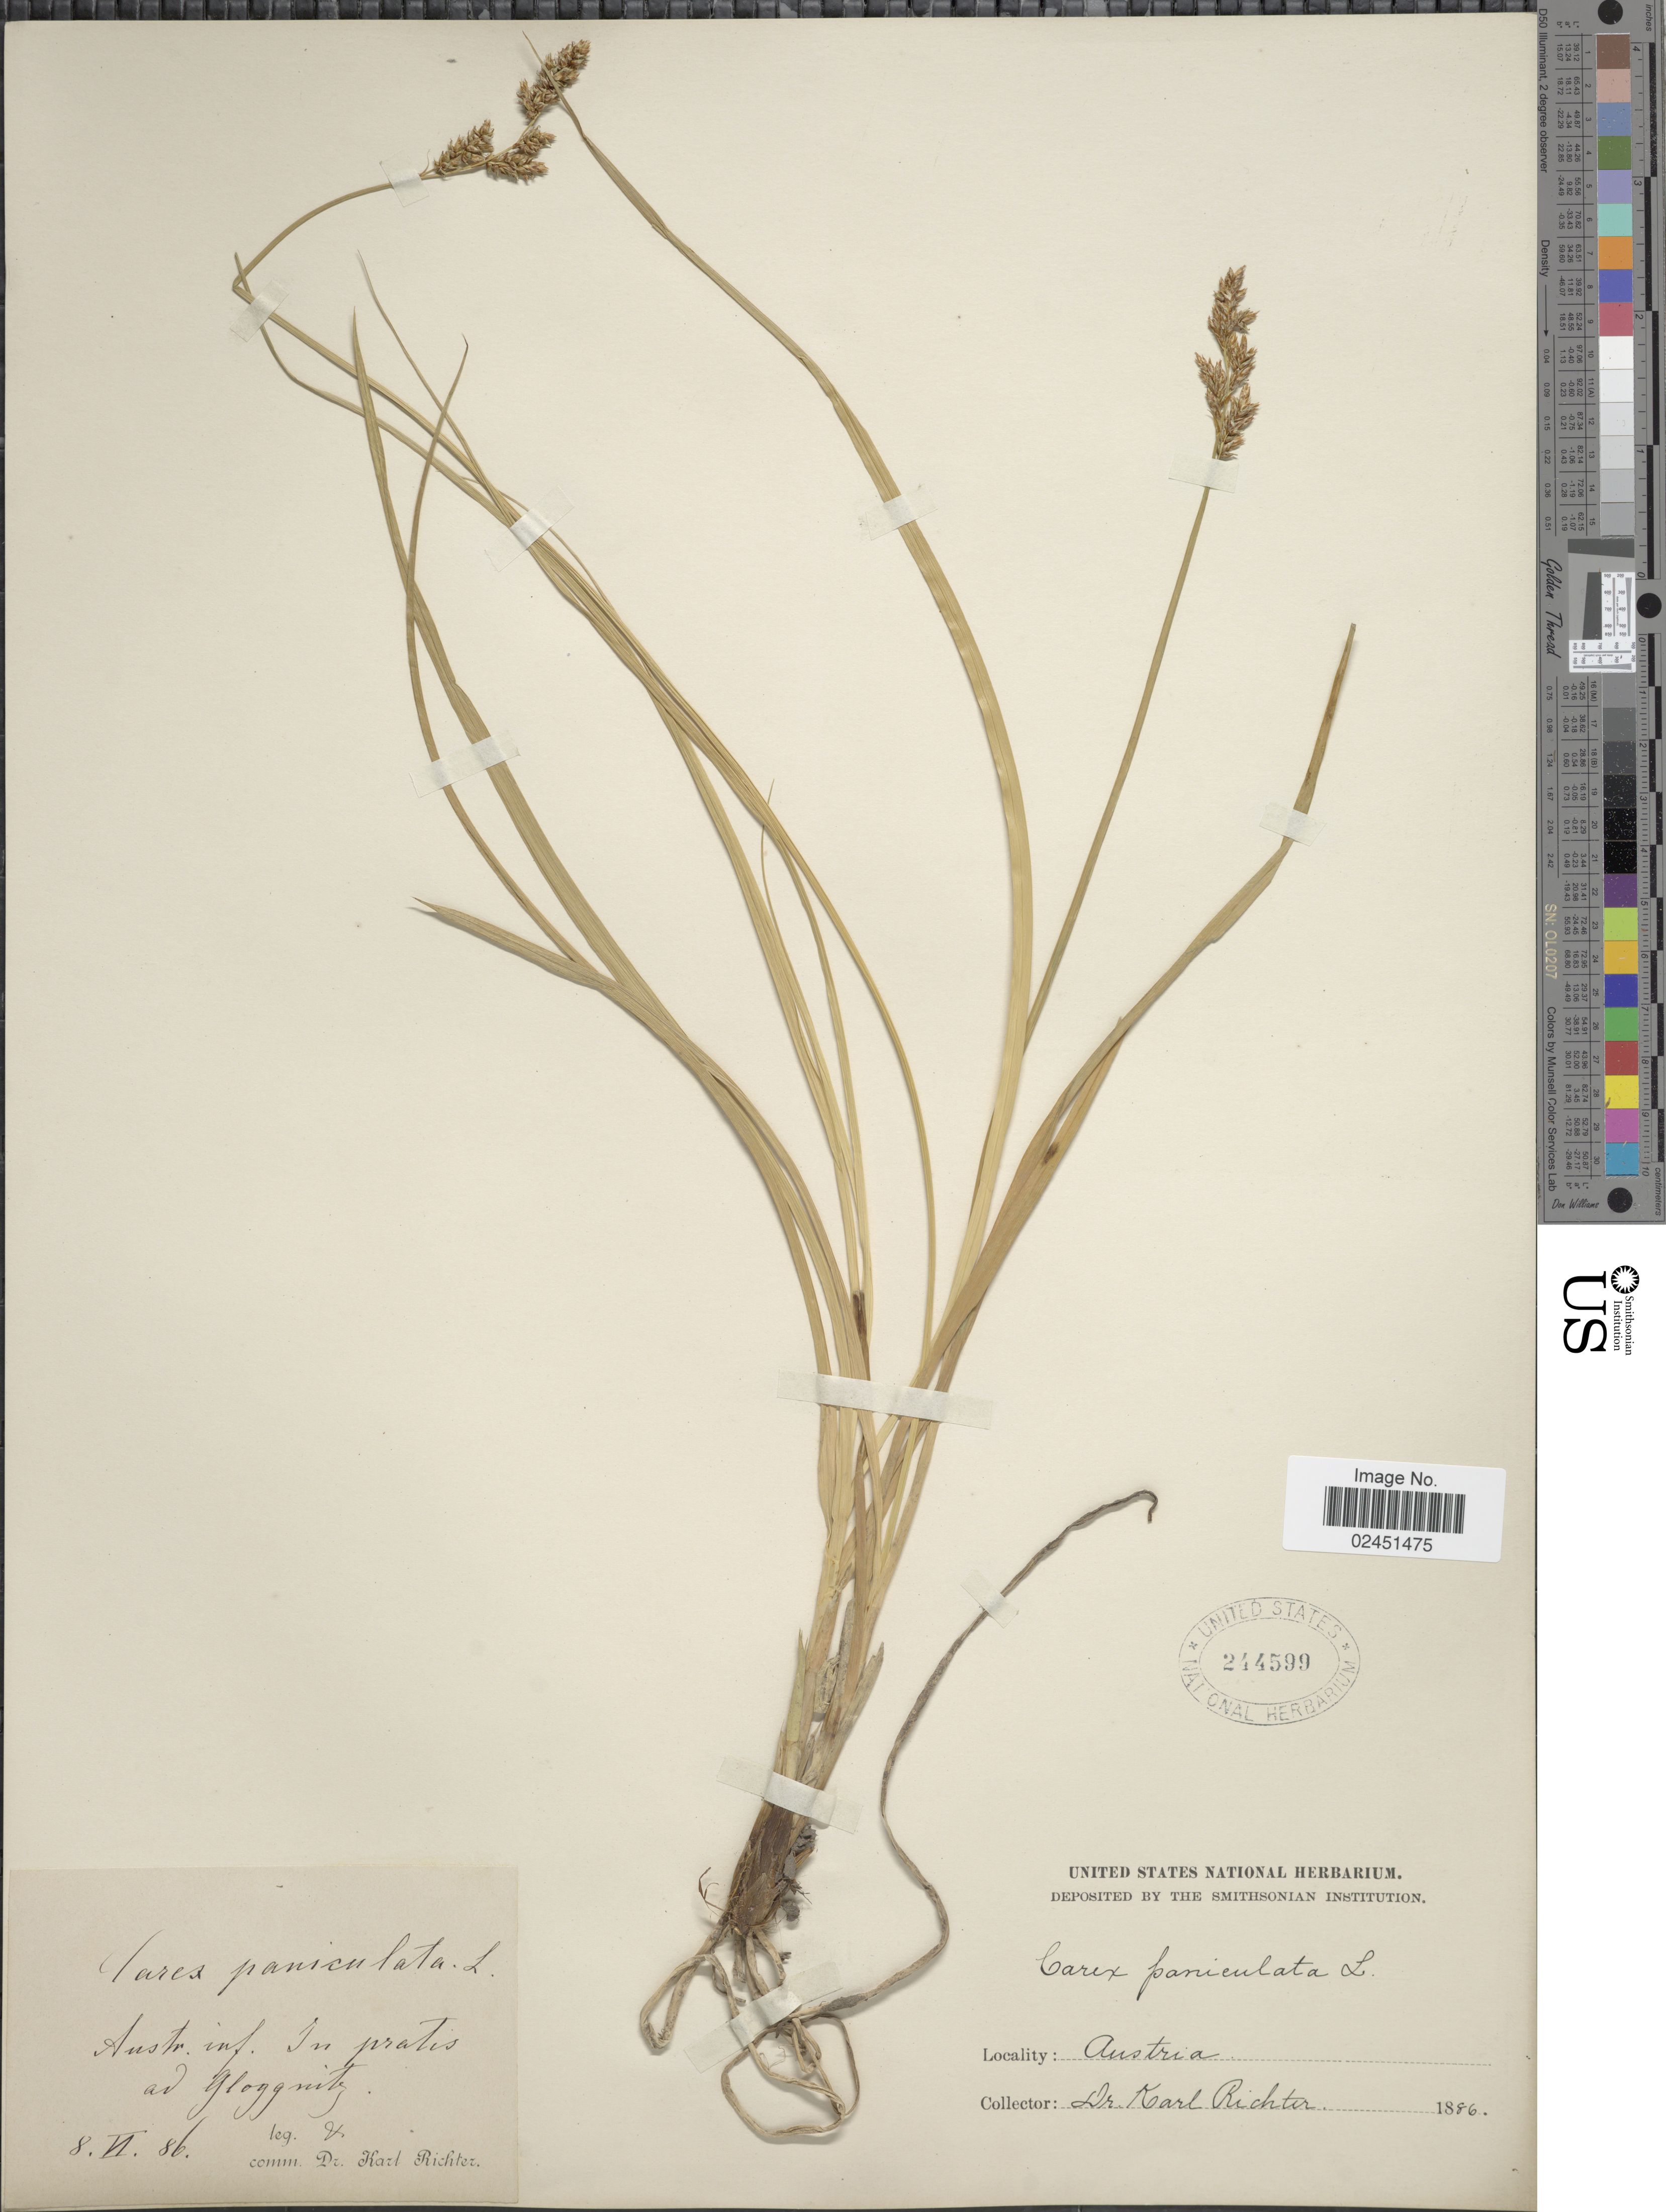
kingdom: Plantae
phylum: Tracheophyta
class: Liliopsida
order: Poales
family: Cyperaceae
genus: Carex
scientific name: Carex paniculata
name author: L.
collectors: K. Richter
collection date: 1886-06-08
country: Austria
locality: In pratis ad Gloggmitz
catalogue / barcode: US 244599